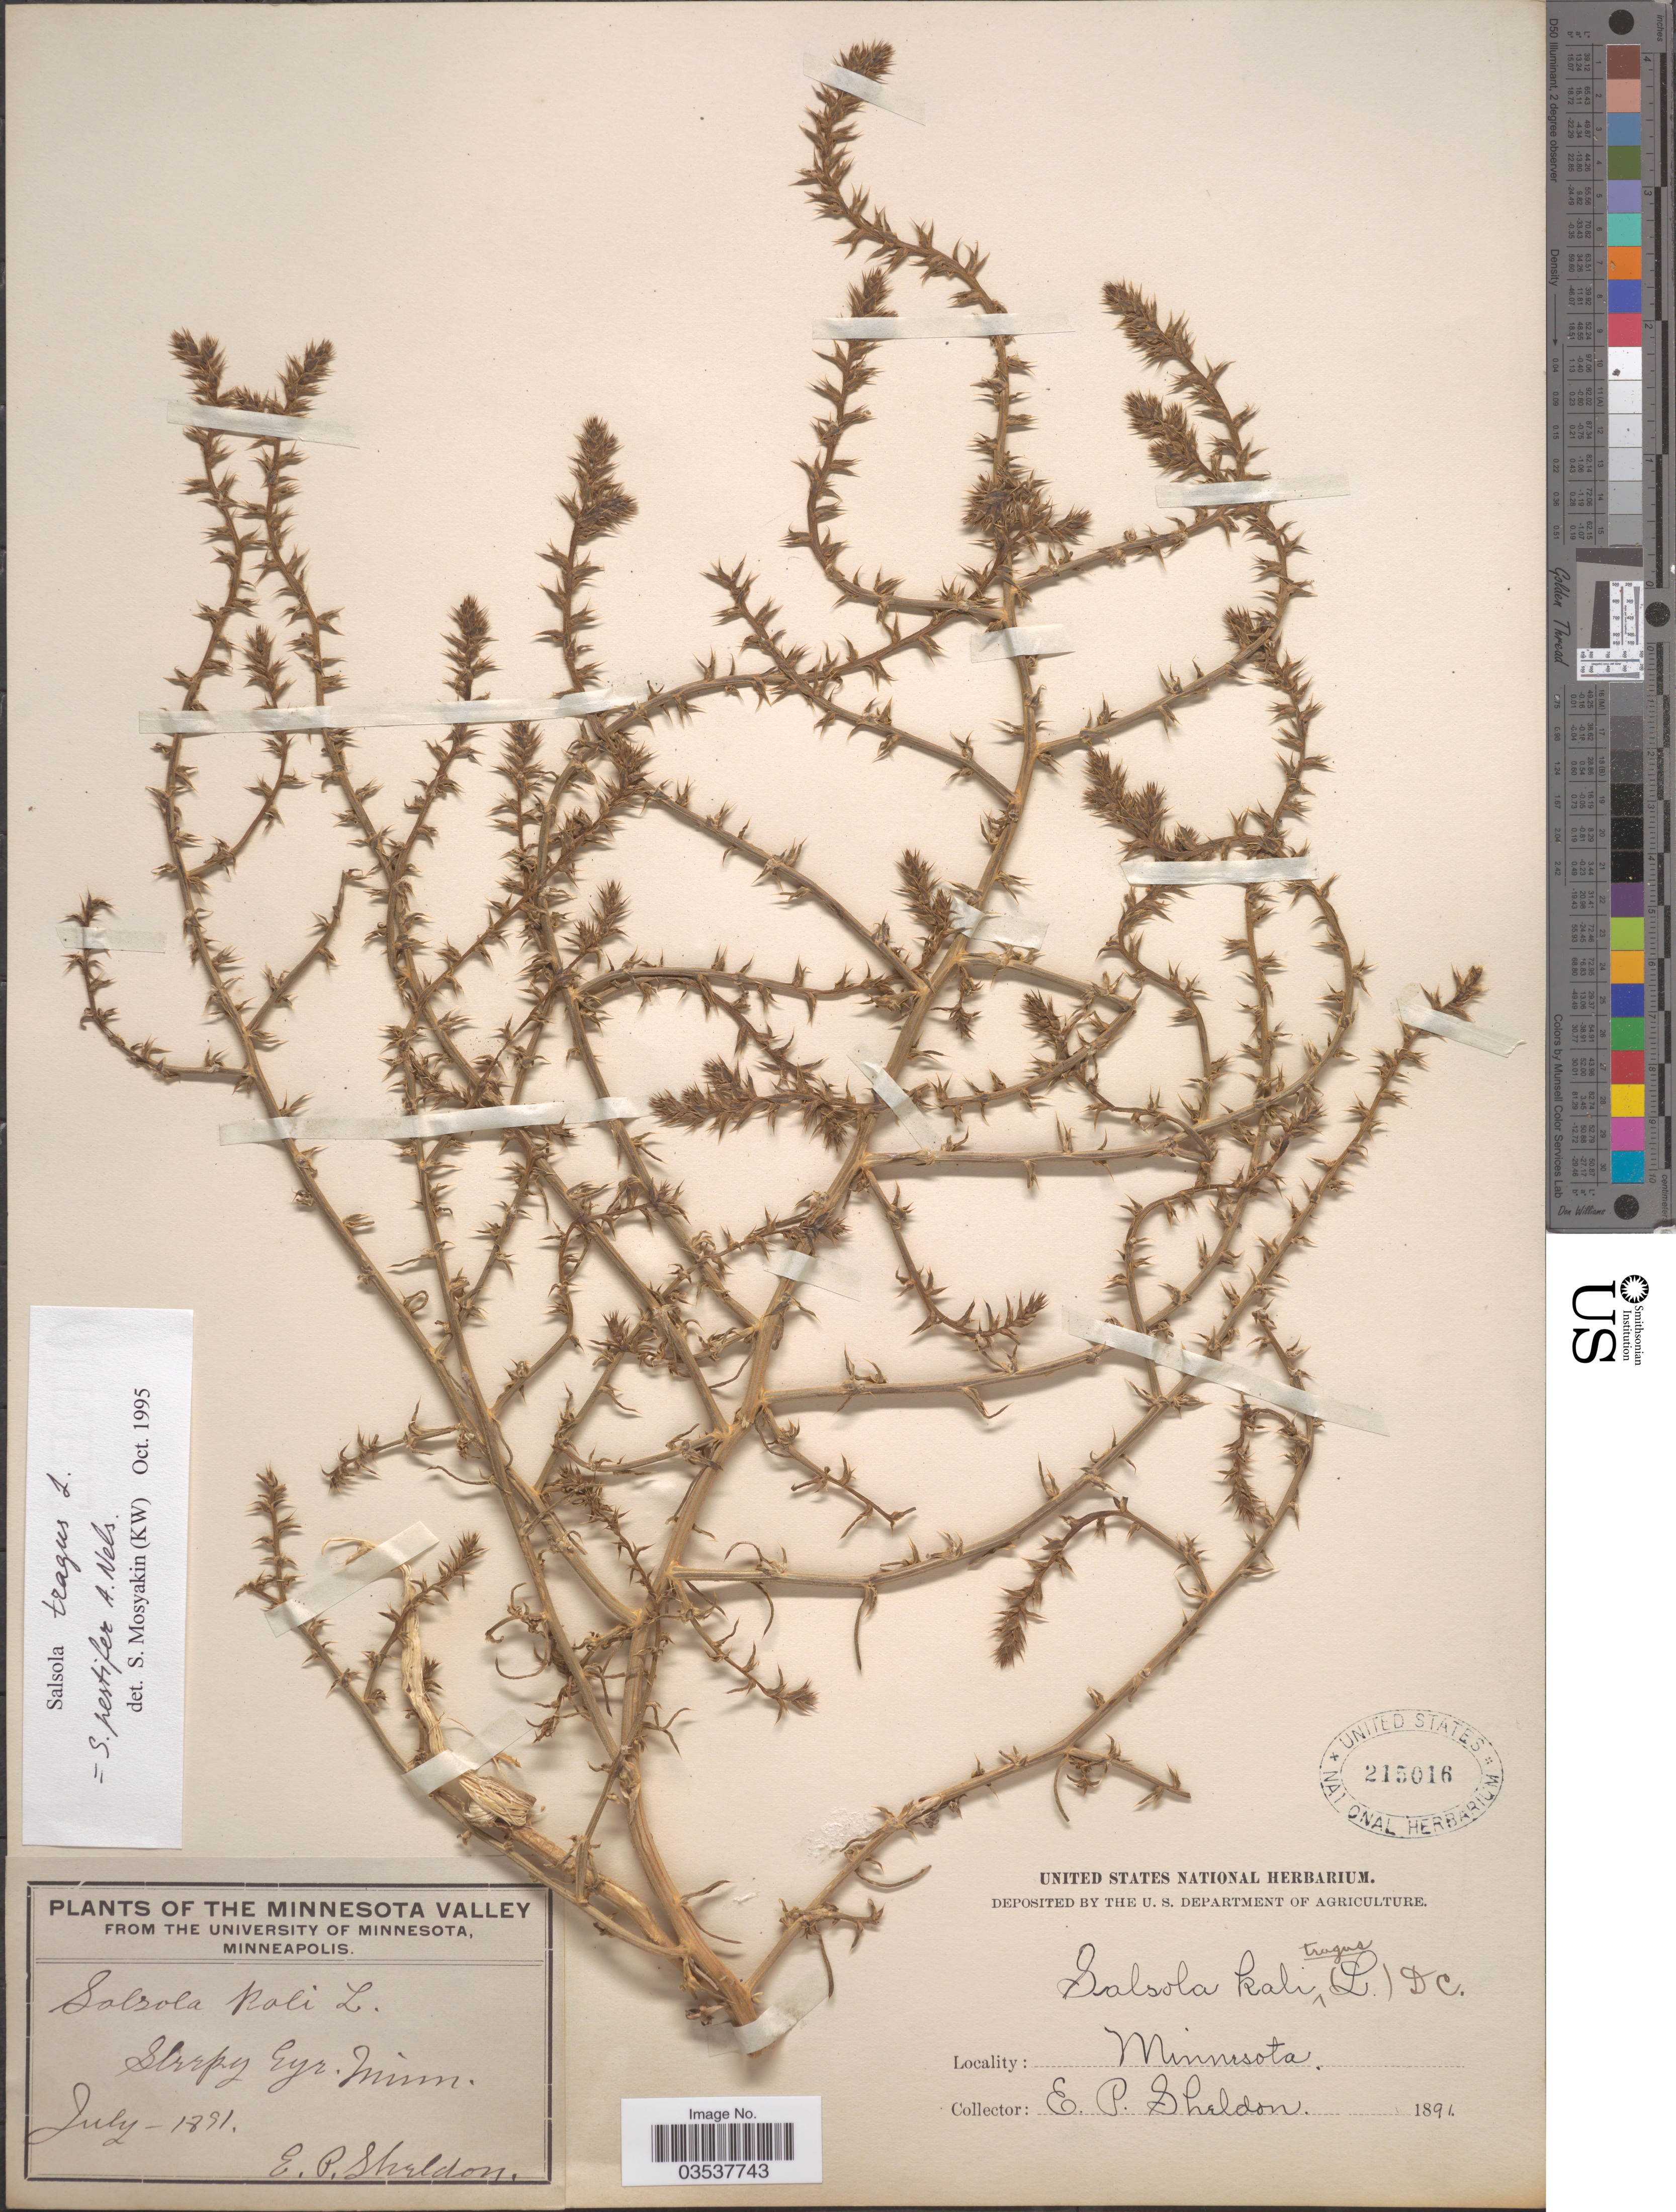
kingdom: Plantae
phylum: Tracheophyta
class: Magnoliopsida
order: Caryophyllales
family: Amaranthaceae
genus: Salsola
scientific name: Salsola pestifer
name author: A. Nelson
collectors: E. P. Sheldon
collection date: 1891-07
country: United States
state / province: Minnesota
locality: Sleepy Eye.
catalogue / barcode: US 215016